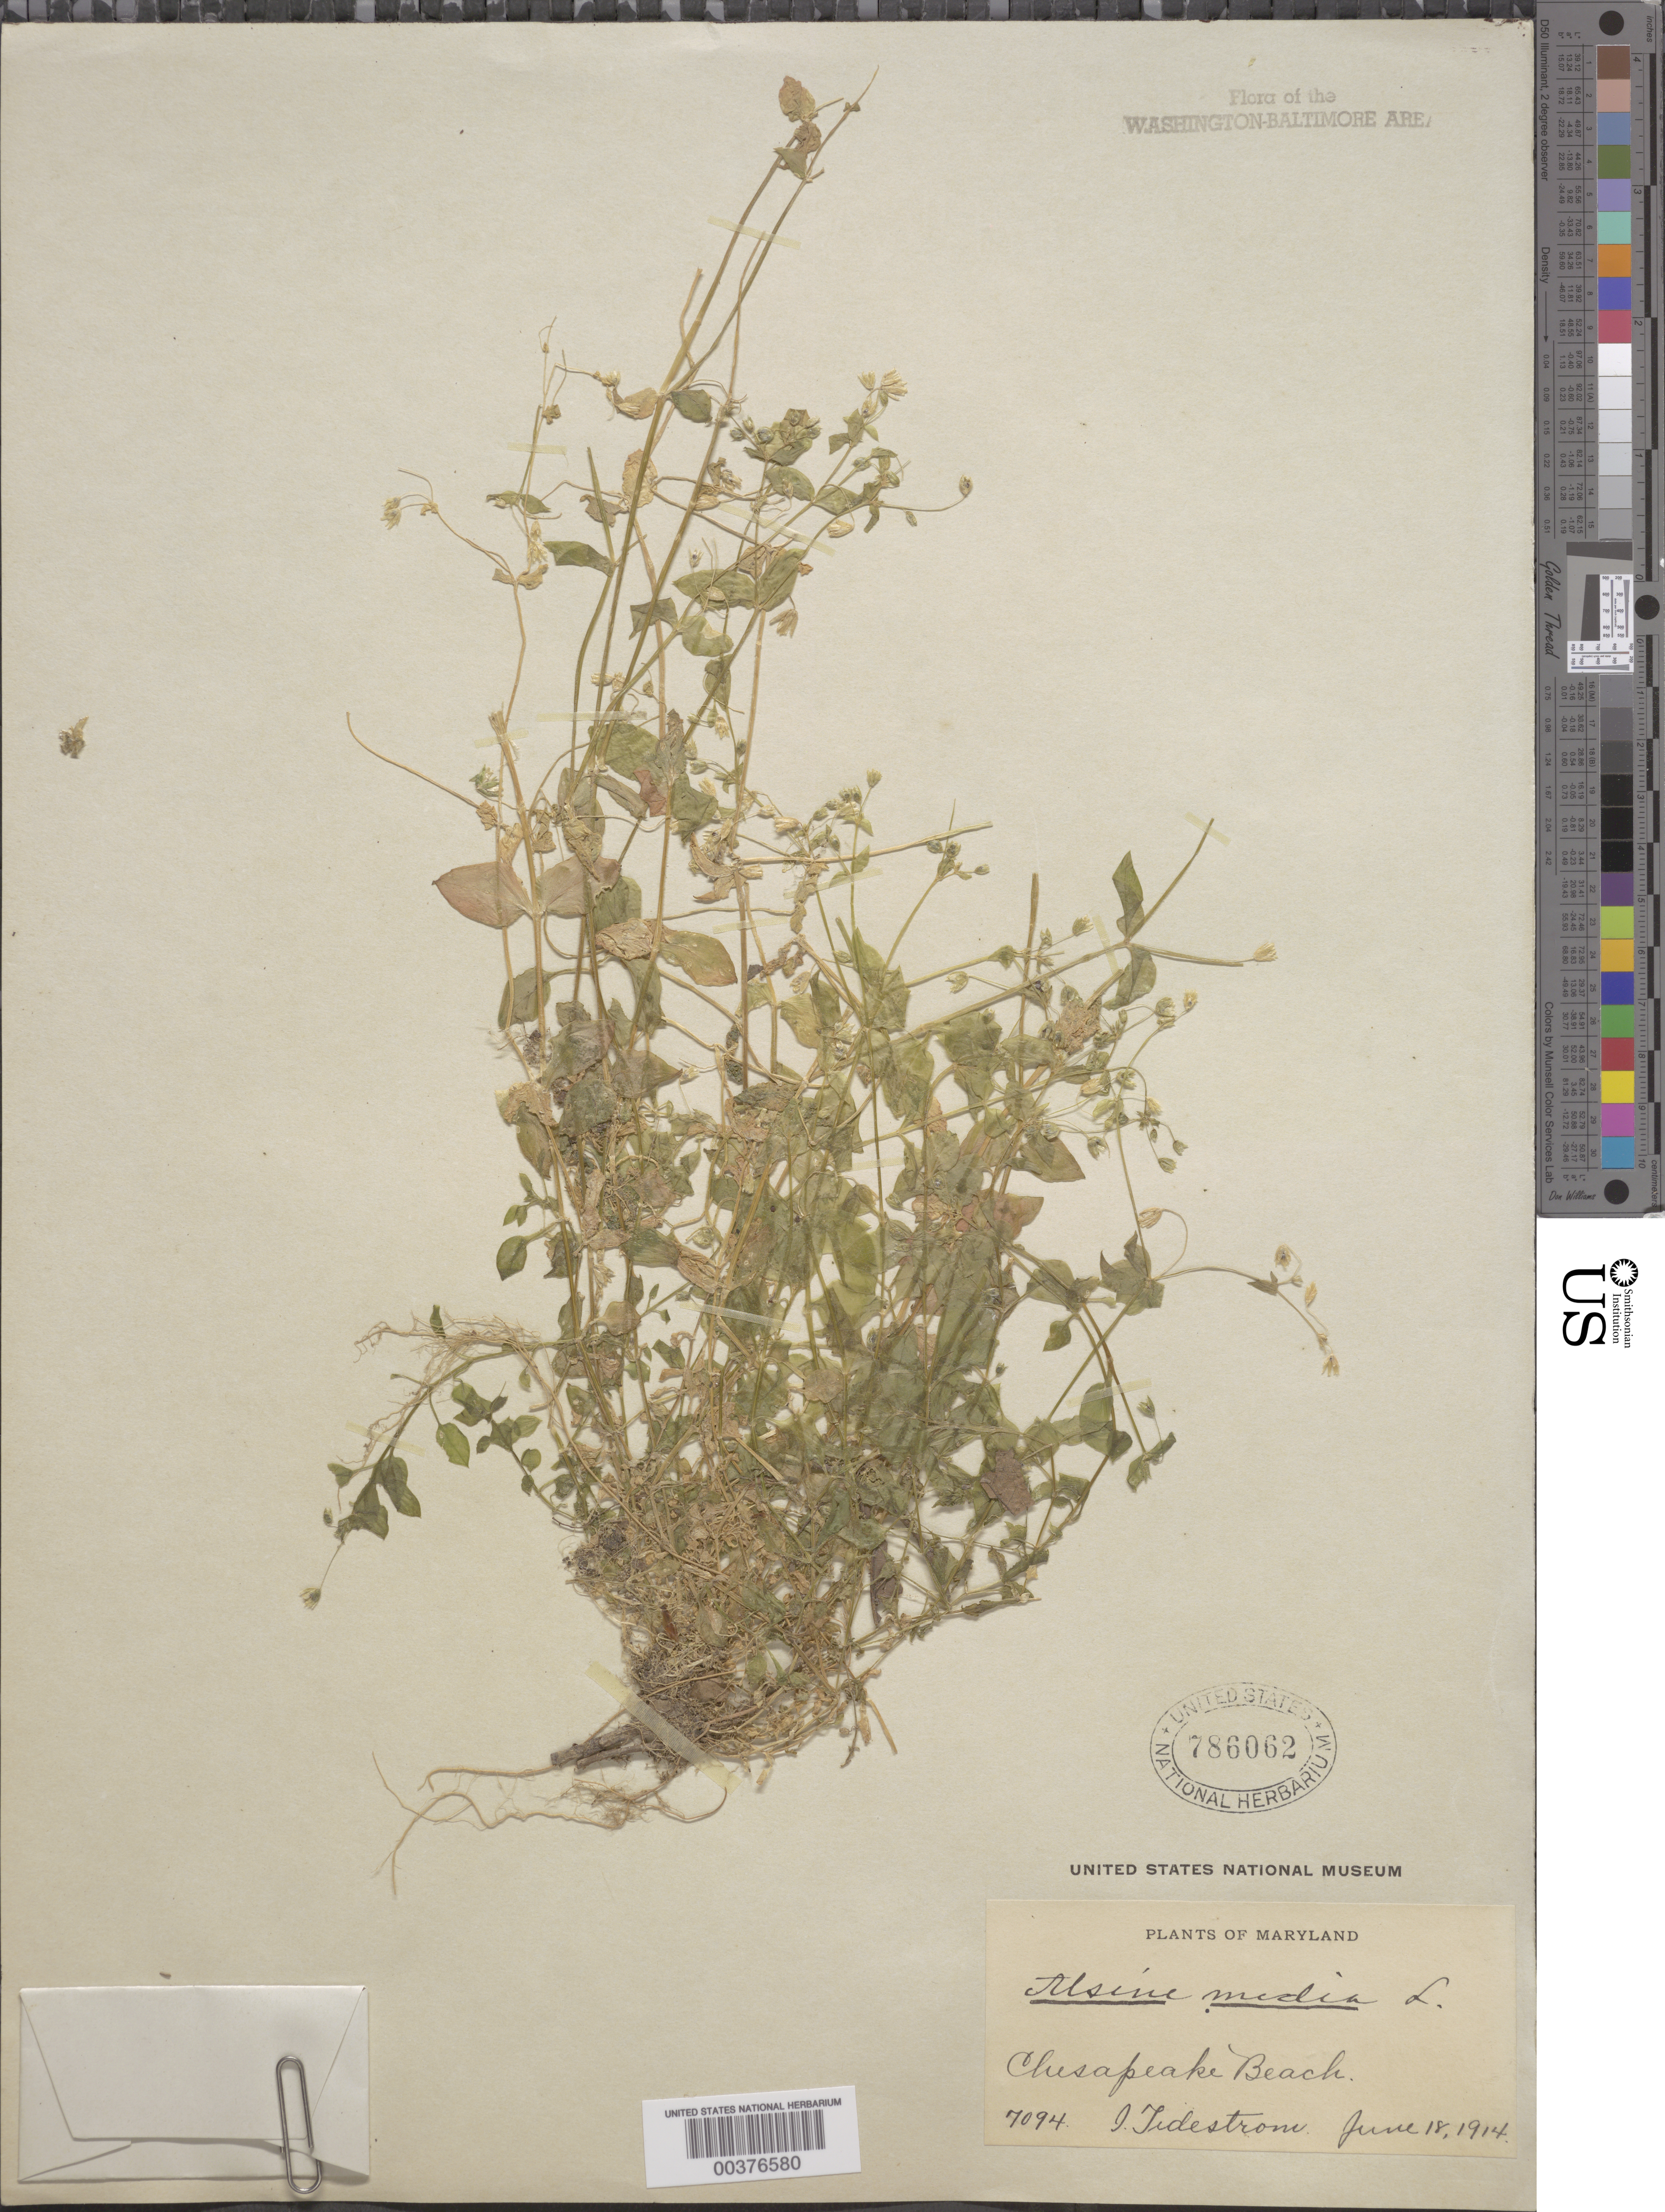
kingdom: Plantae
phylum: Tracheophyta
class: Magnoliopsida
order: Caryophyllales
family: Caryophyllaceae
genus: Stellaria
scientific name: Stellaria media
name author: (L.) Vill.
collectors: I. F. Tidestrom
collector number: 7094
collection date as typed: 18 Jun 1914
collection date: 1914-06-18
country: United States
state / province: Maryland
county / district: Calvert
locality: Chesapeake Beach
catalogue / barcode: US 786062